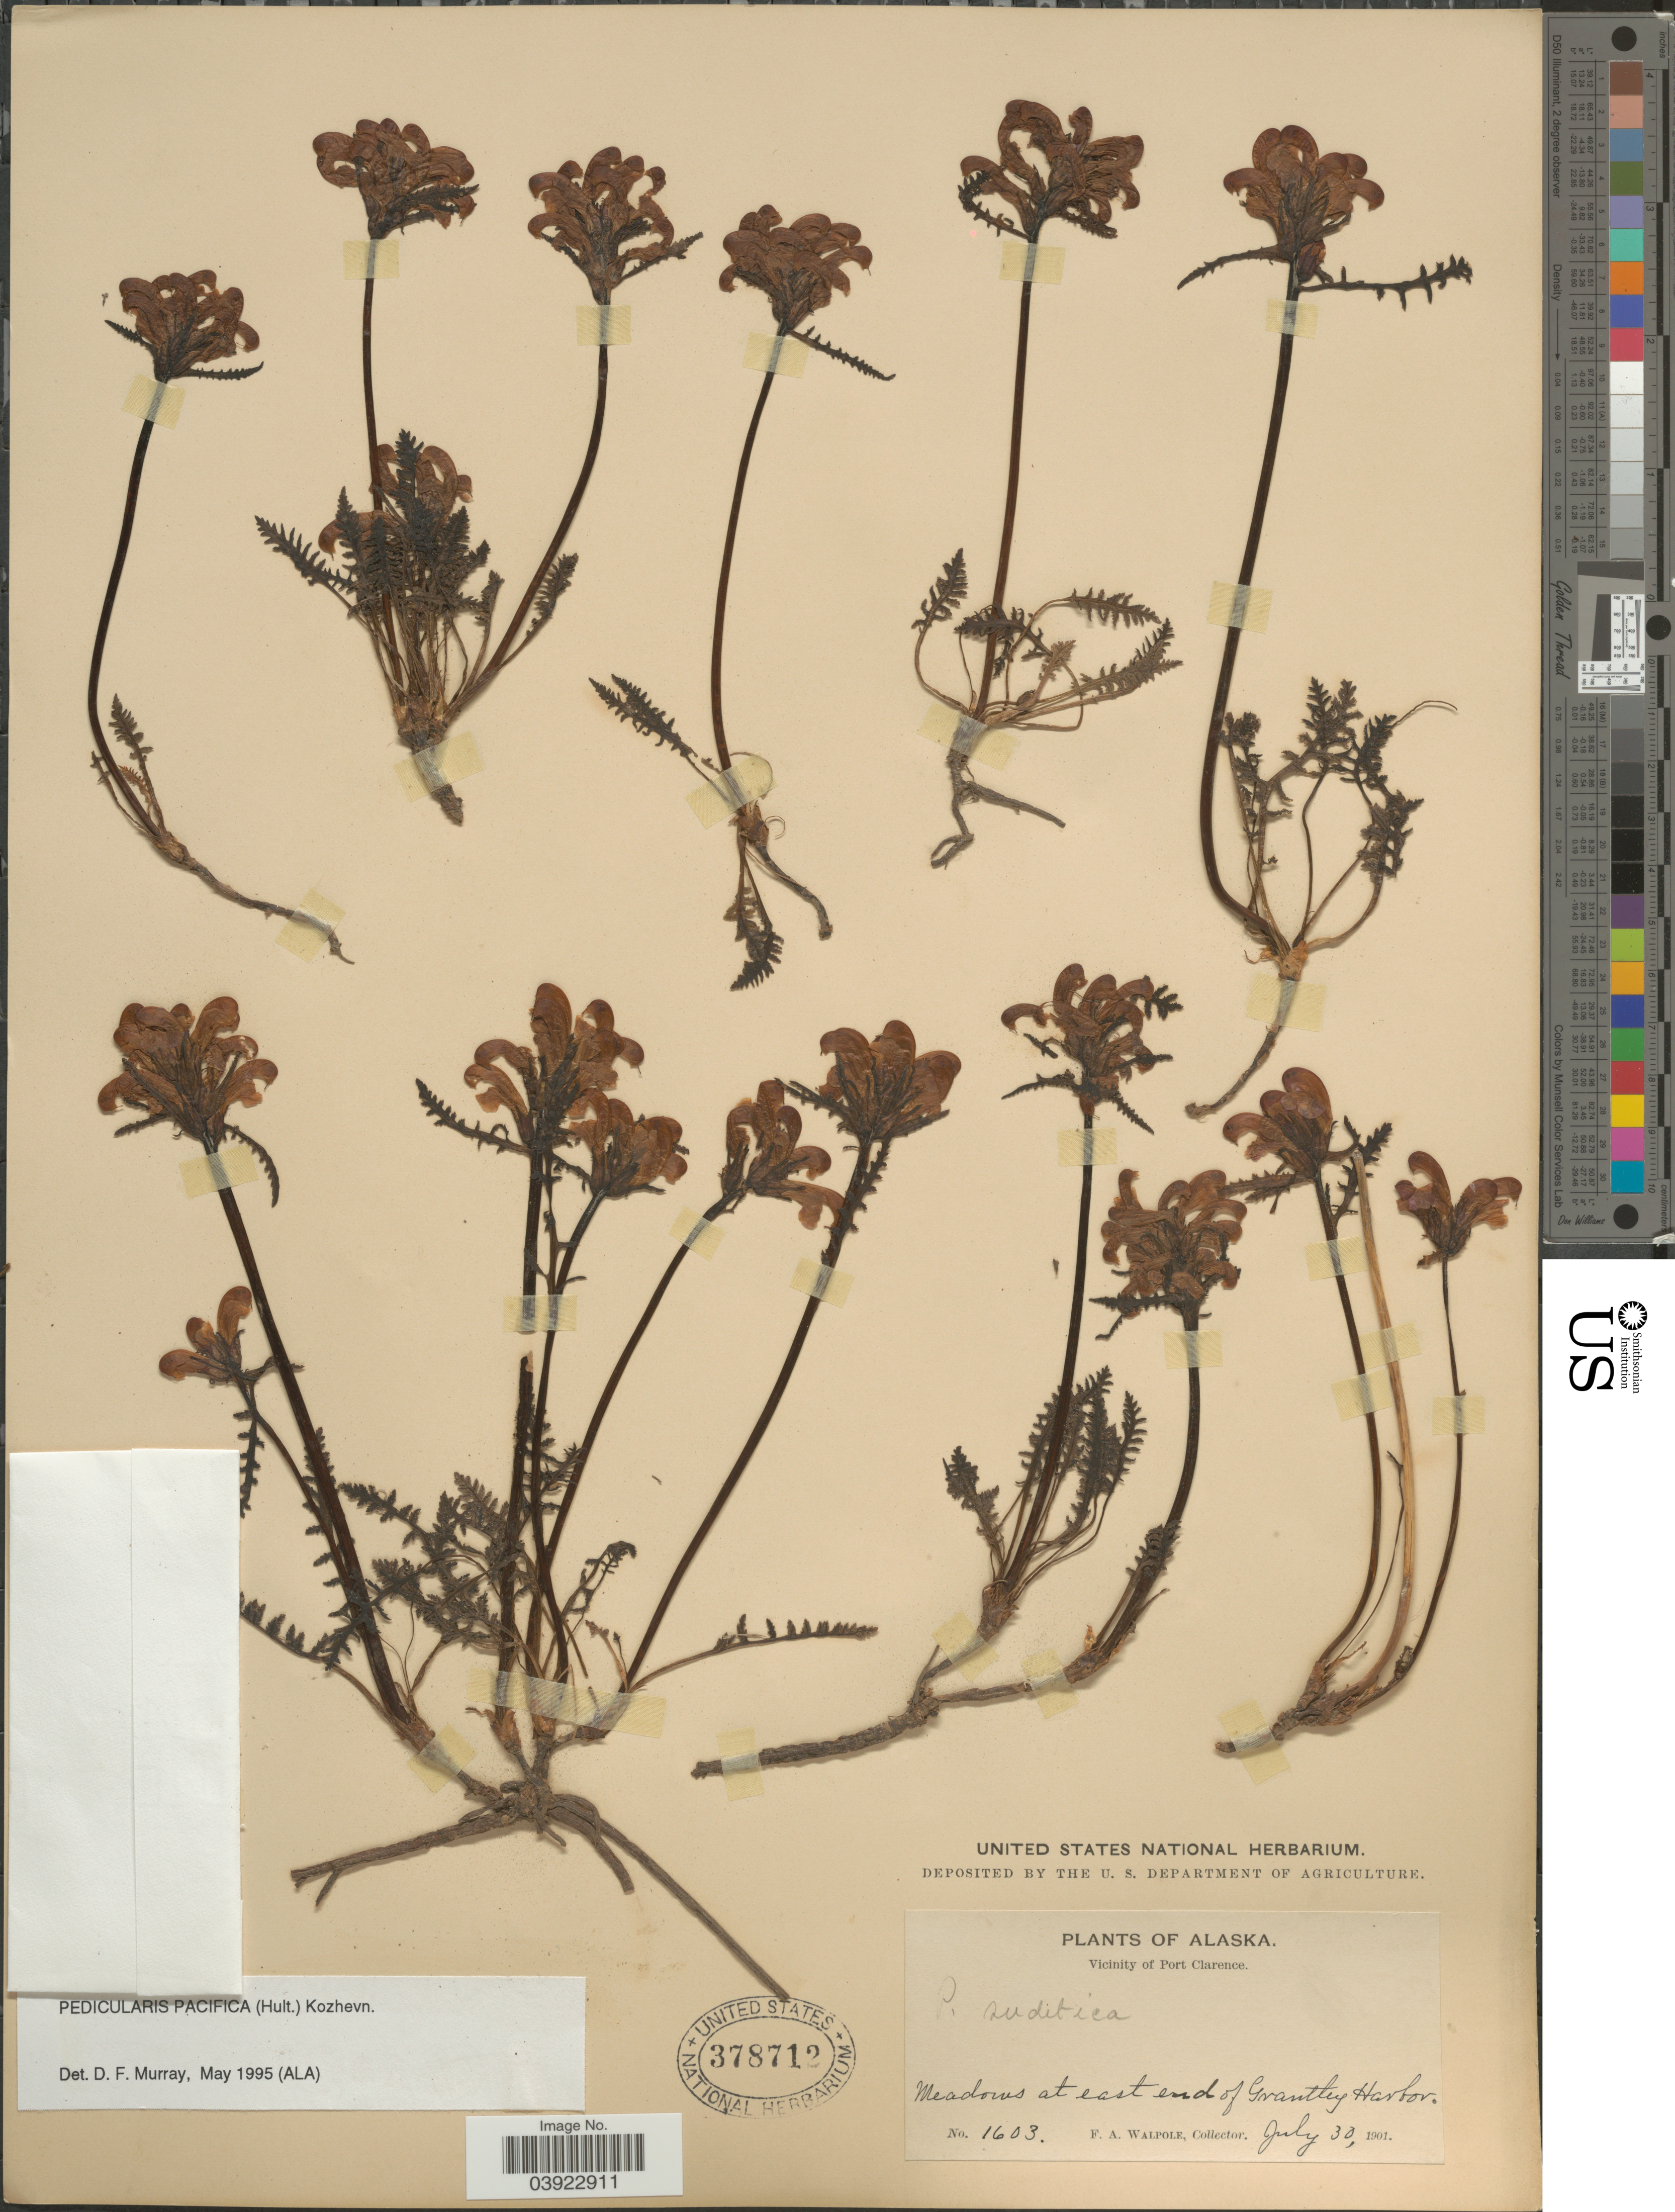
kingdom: Plantae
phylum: Tracheophyta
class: Magnoliopsida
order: Lamiales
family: Orobanchaceae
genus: Pedicularis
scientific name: Pedicularis pacifica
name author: (Hultén) Kozhevn.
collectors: F. Walpole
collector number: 1603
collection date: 1901-07-30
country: United States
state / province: Alaska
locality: Vicinity of Port Clarence. Meadows at east end of Grantley Harbor.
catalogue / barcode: US 378712